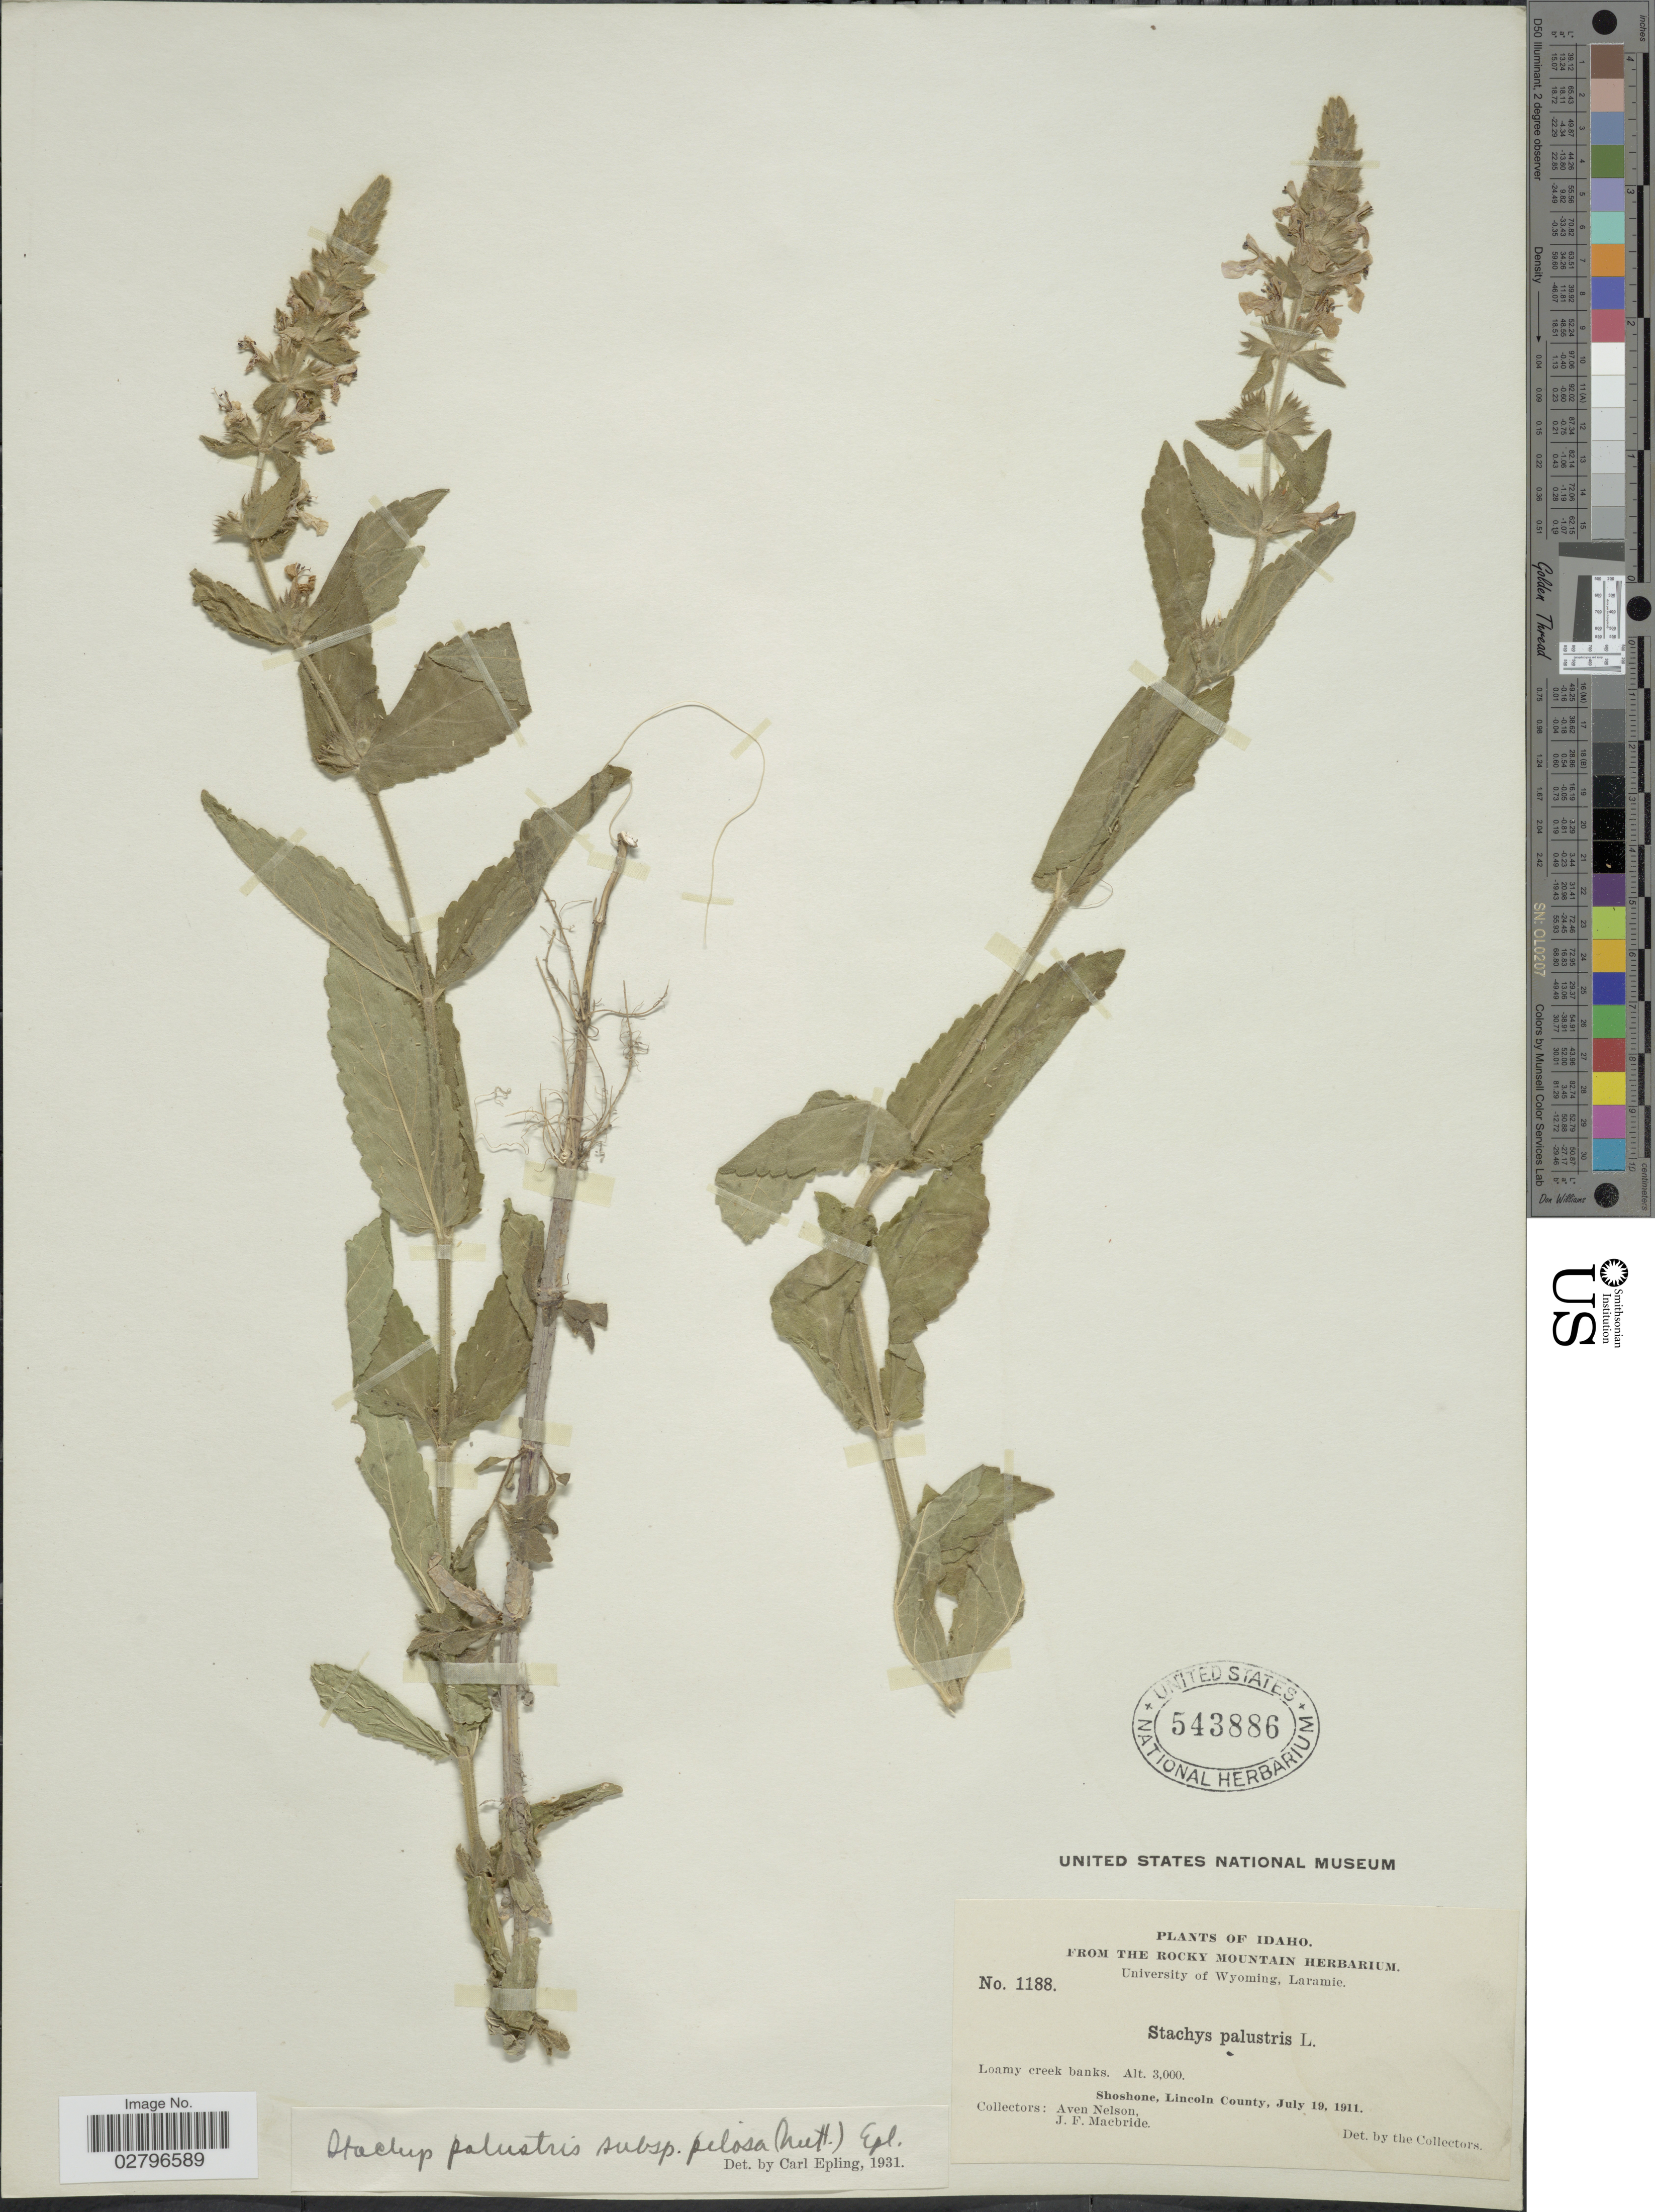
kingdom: Plantae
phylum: Tracheophyta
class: Magnoliopsida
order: Lamiales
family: Lamiaceae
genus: Stachys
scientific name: Stachys pilosa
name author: Nutt.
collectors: A. Nelson & J. F. Macbride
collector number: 1188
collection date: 1911-07-19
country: United States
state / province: Idaho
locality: Shoshone, Lincoln County.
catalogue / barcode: US 543886